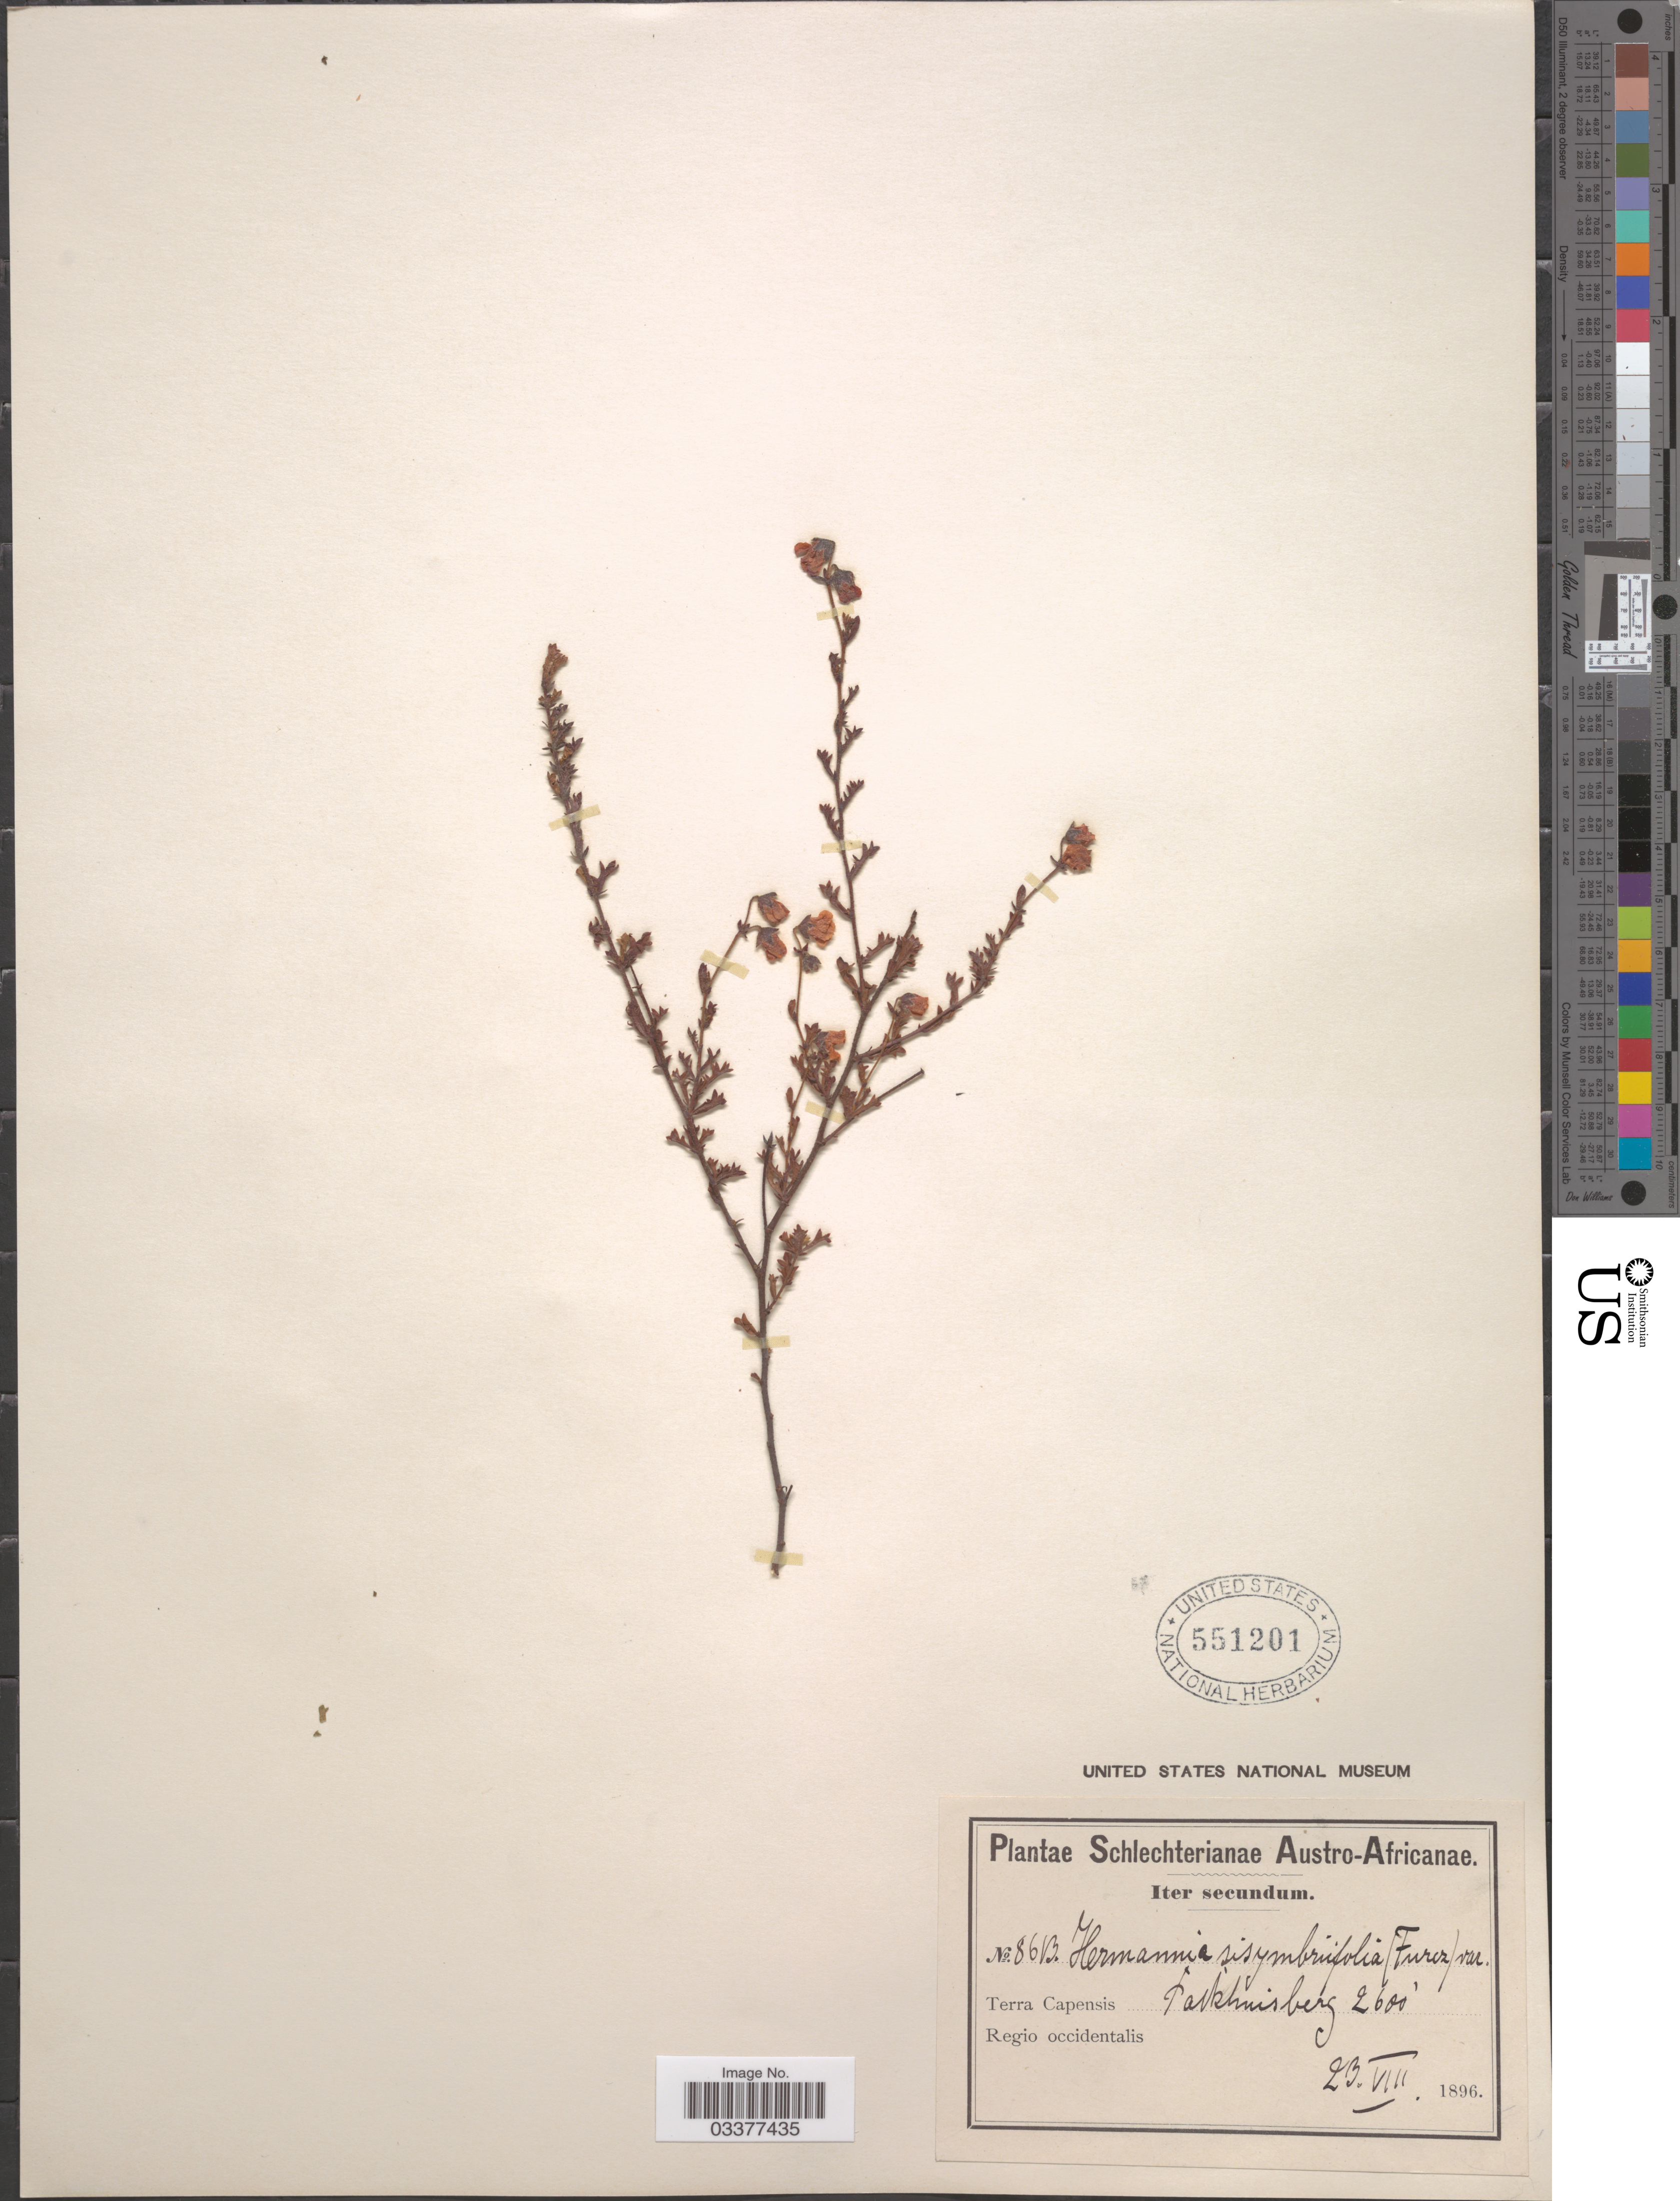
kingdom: Plantae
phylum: Tracheophyta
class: Magnoliopsida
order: Malvales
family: Malvaceae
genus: Hermannia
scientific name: Hermannia sisymbriifolia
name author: Hochr.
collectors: Schlechter, --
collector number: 8613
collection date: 1896-08-23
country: South Africa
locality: Austro-Africanae. Terra Capensis. Regio occidentalis. Pakhuisberg.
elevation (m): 792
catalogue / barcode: US 551201